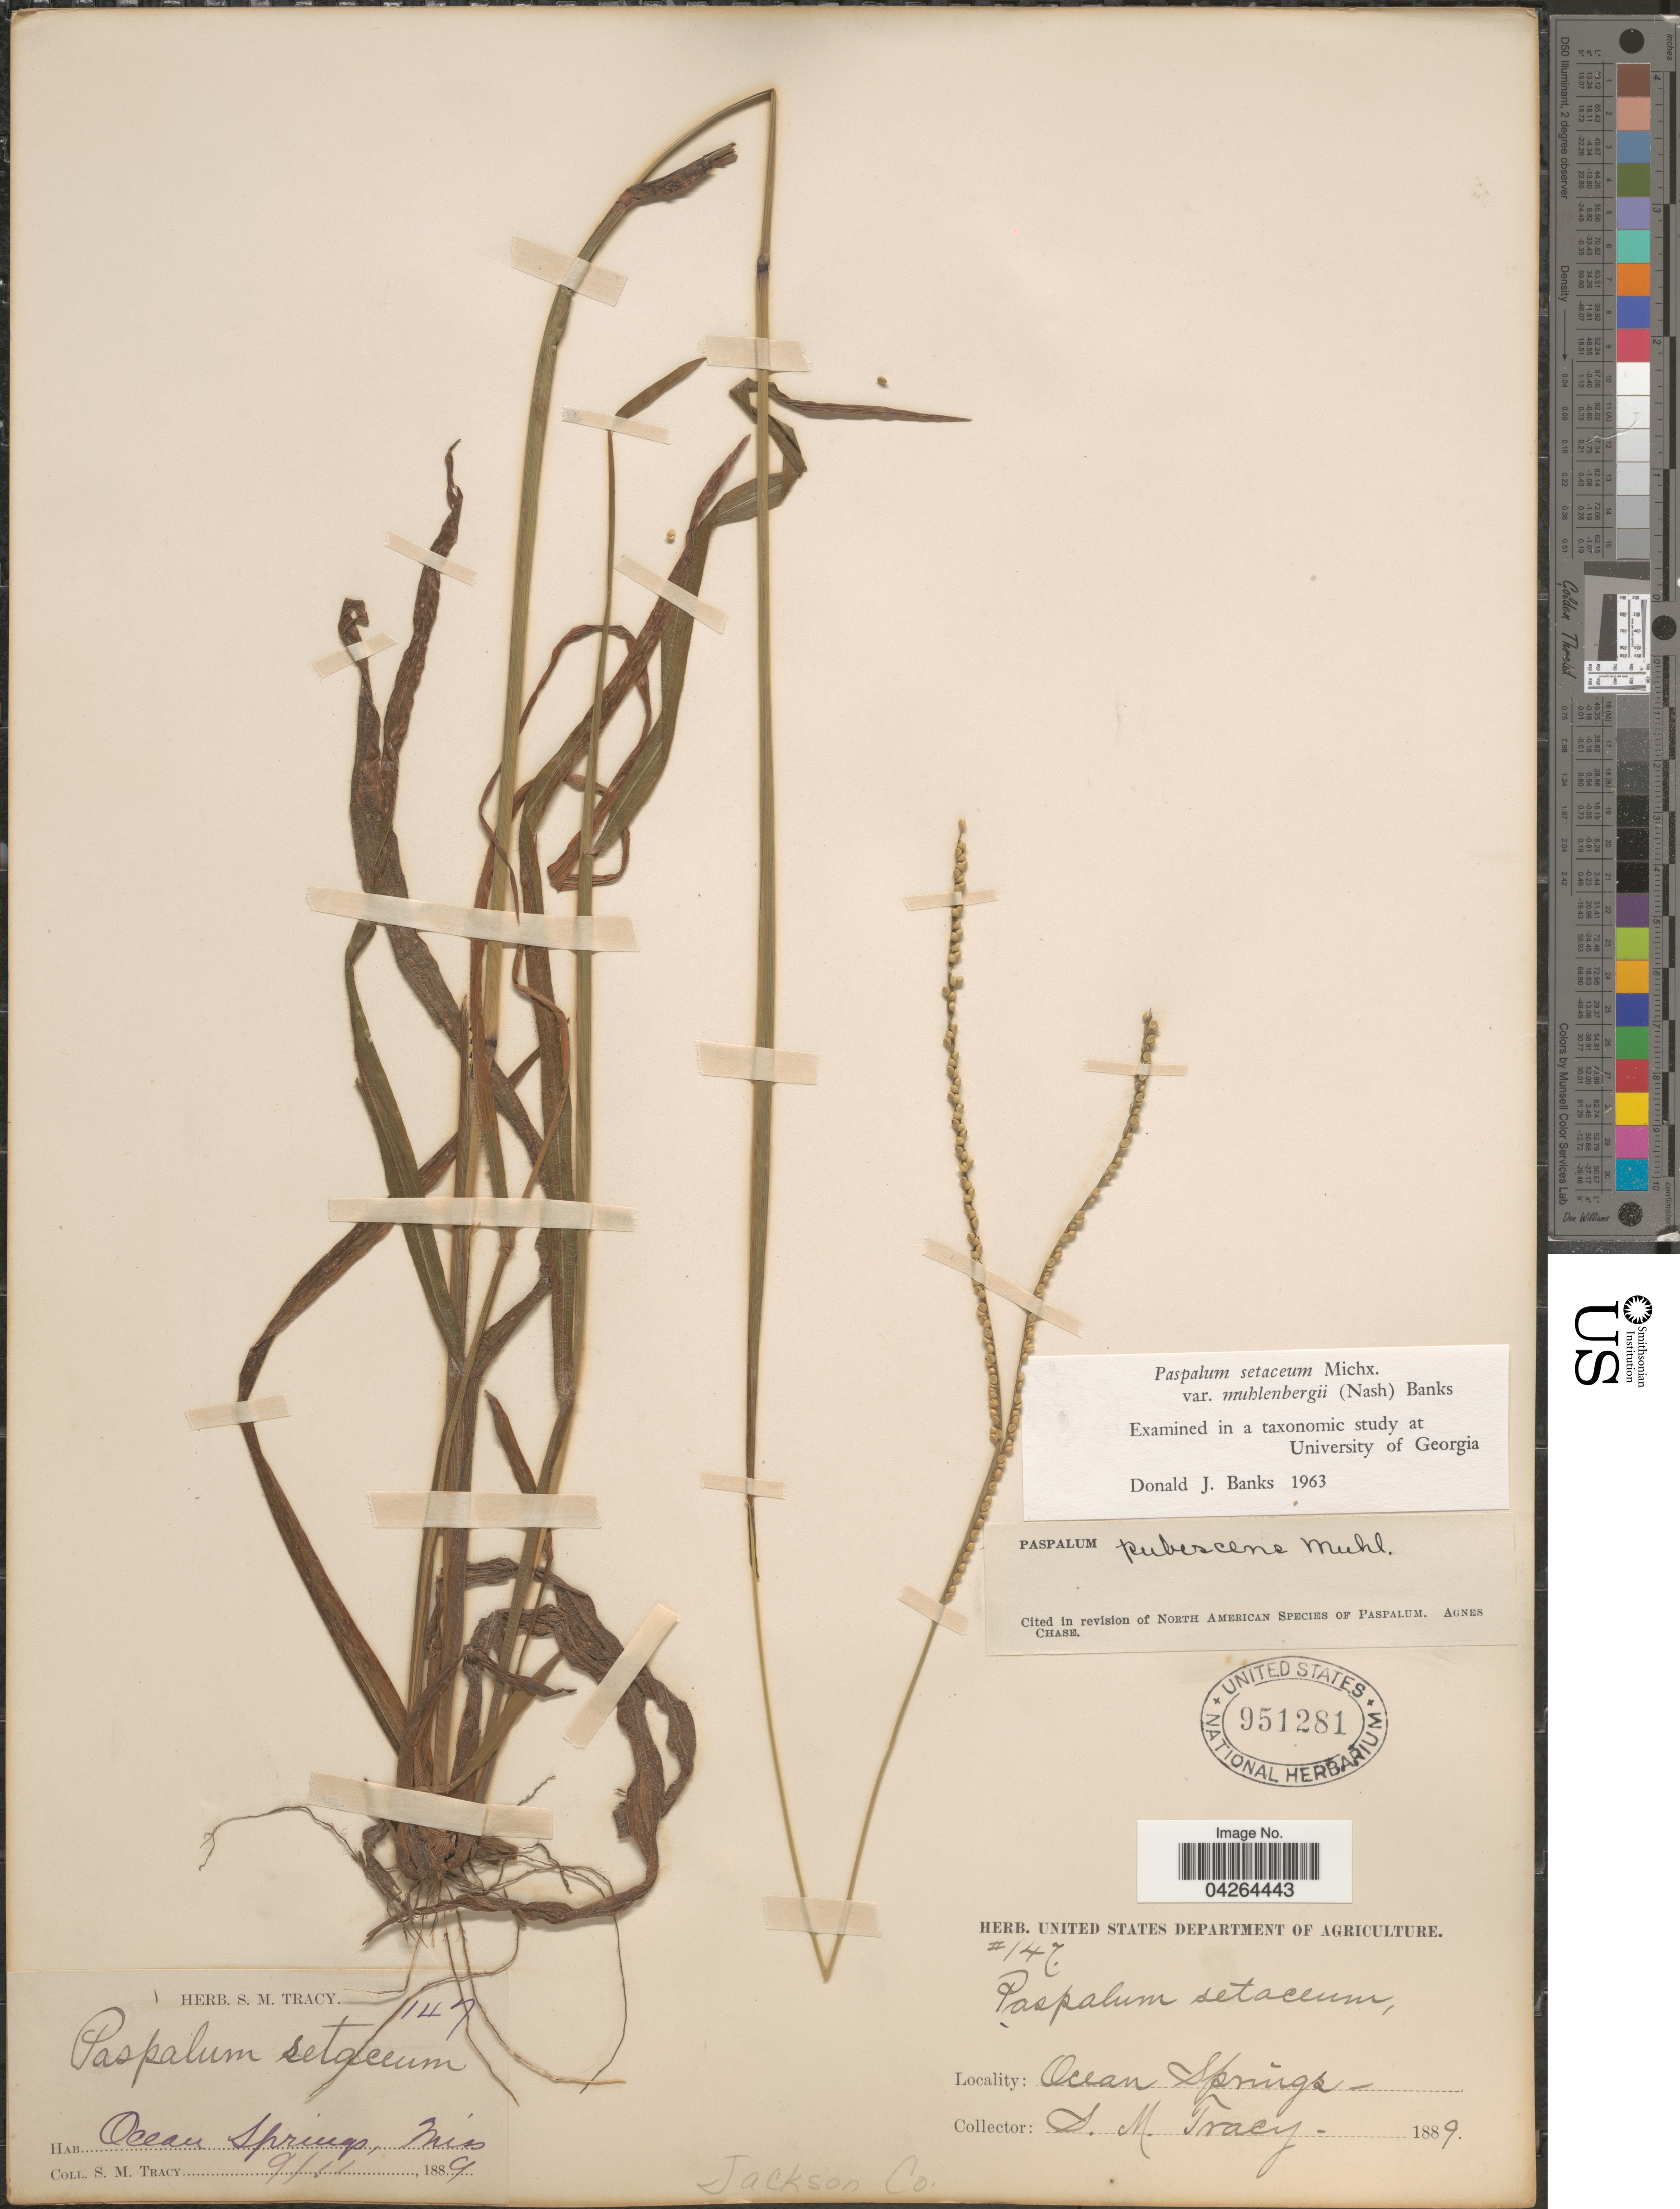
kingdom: Plantae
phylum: Tracheophyta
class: Liliopsida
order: Poales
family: Poaceae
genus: Paspalum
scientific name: Paspalum setaceum var. muhlenbergii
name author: (Nash) D.J. Banks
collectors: S. M. Tracy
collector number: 147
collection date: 1889-09-11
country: United States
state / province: Mississippi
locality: Ocean Springs. Jackson Co.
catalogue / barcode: US 951281